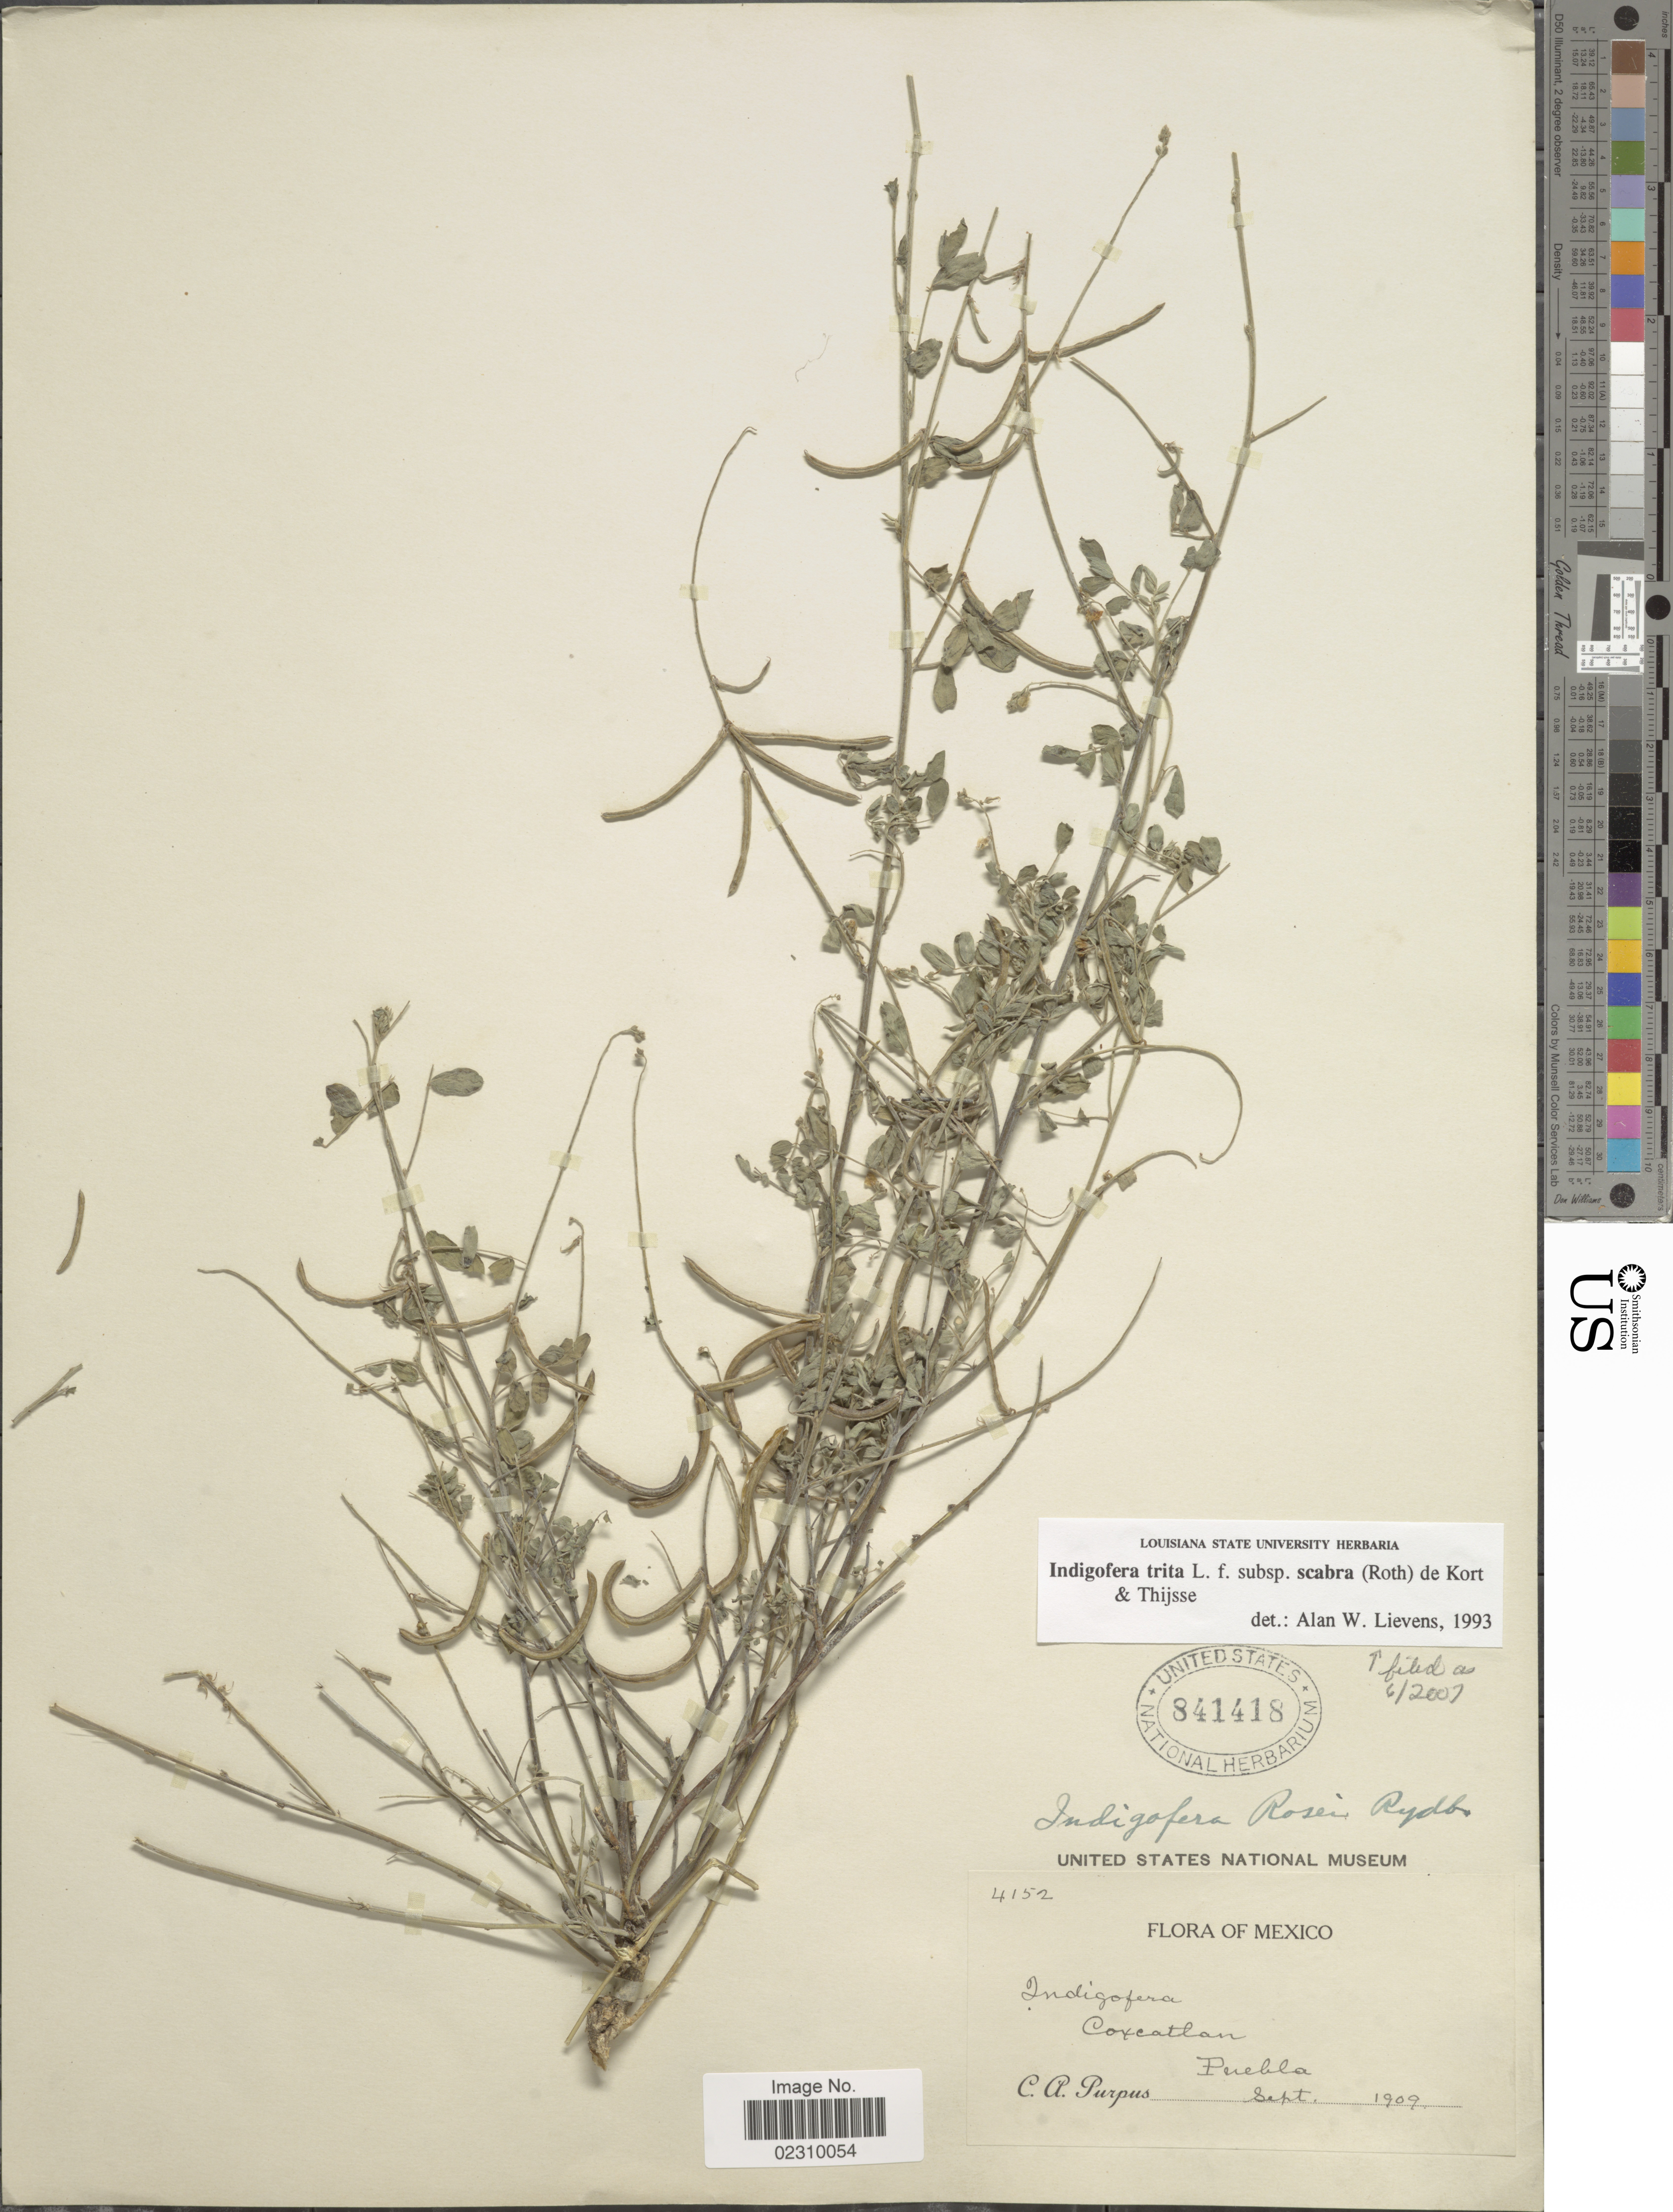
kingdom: Plantae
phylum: Tracheophyta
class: Magnoliopsida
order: Fabales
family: Fabaceae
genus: Indigofera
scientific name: Indigofera trita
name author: L. f.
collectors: C. A. Purpus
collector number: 4152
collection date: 1909-09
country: Mexico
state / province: Puebla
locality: Coxatlan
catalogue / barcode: US 841418